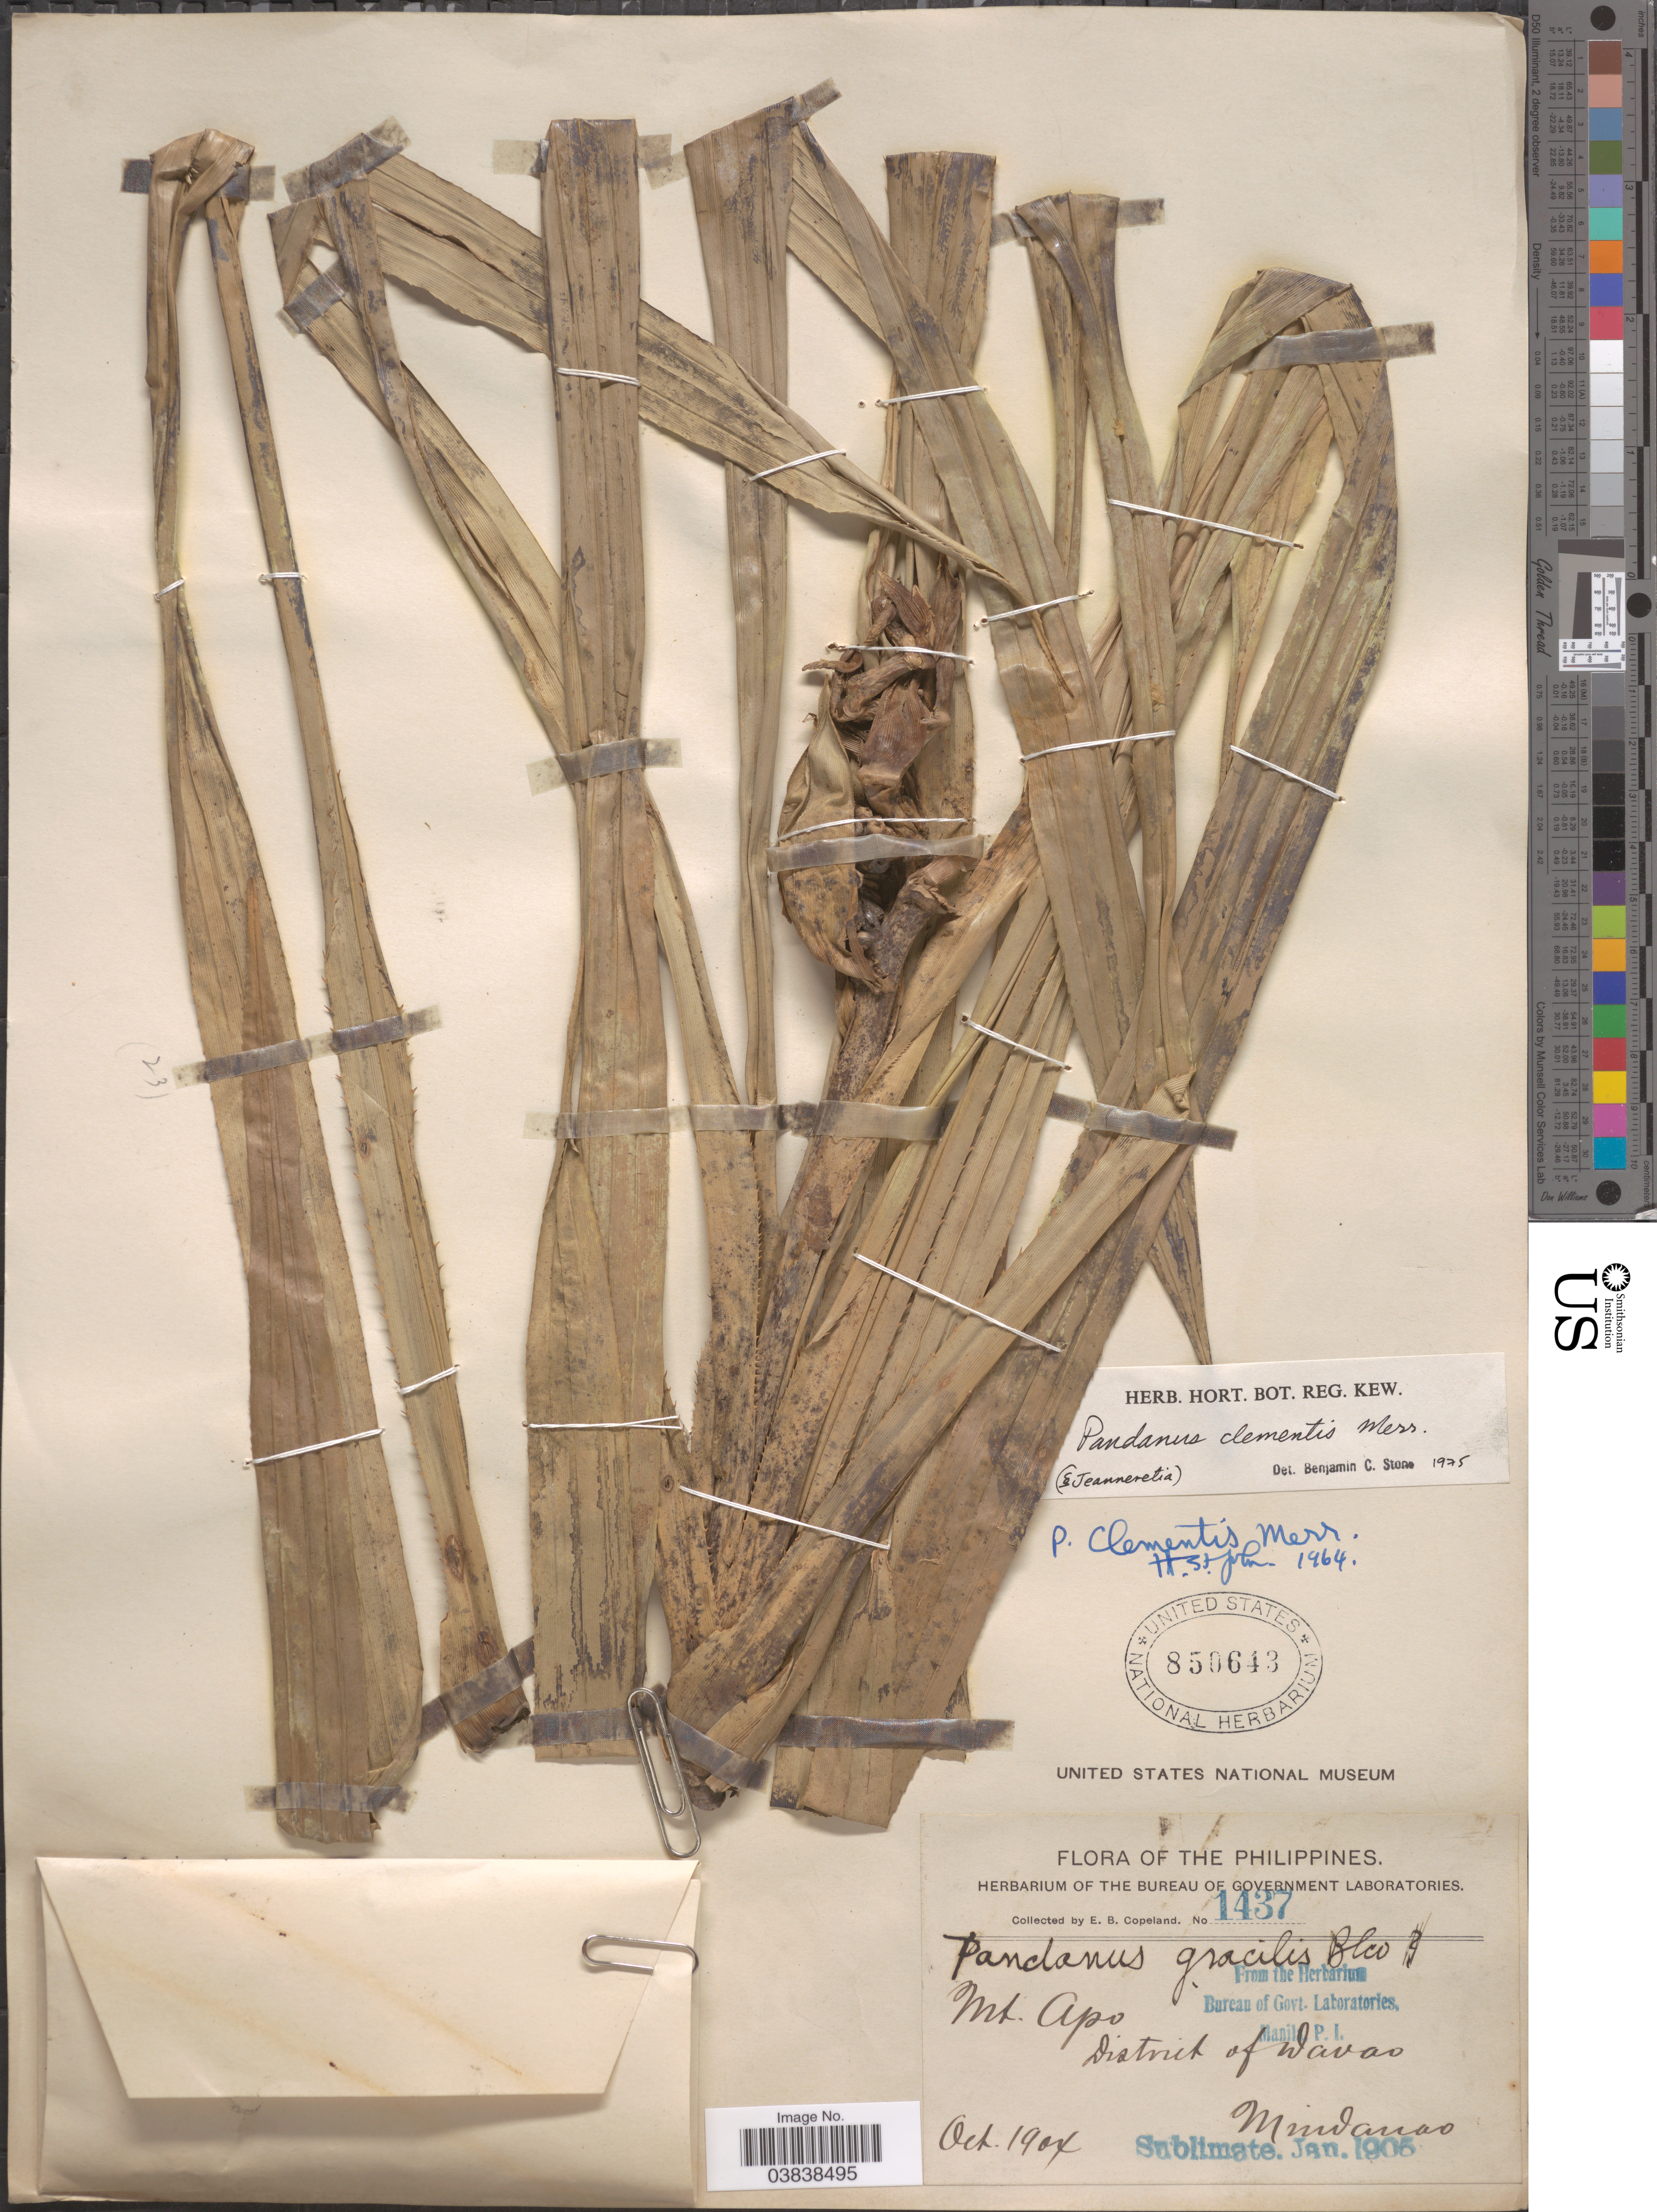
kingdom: Plantae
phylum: Tracheophyta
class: Liliopsida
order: Pandanales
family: Pandanaceae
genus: Pandanus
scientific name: Pandanus clementis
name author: Merr.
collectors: E. B. Copeland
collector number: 1437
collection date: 1904-10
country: Philippines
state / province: Davao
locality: Mt. Apo, District of Davao, Mindanao.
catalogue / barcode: US 850643